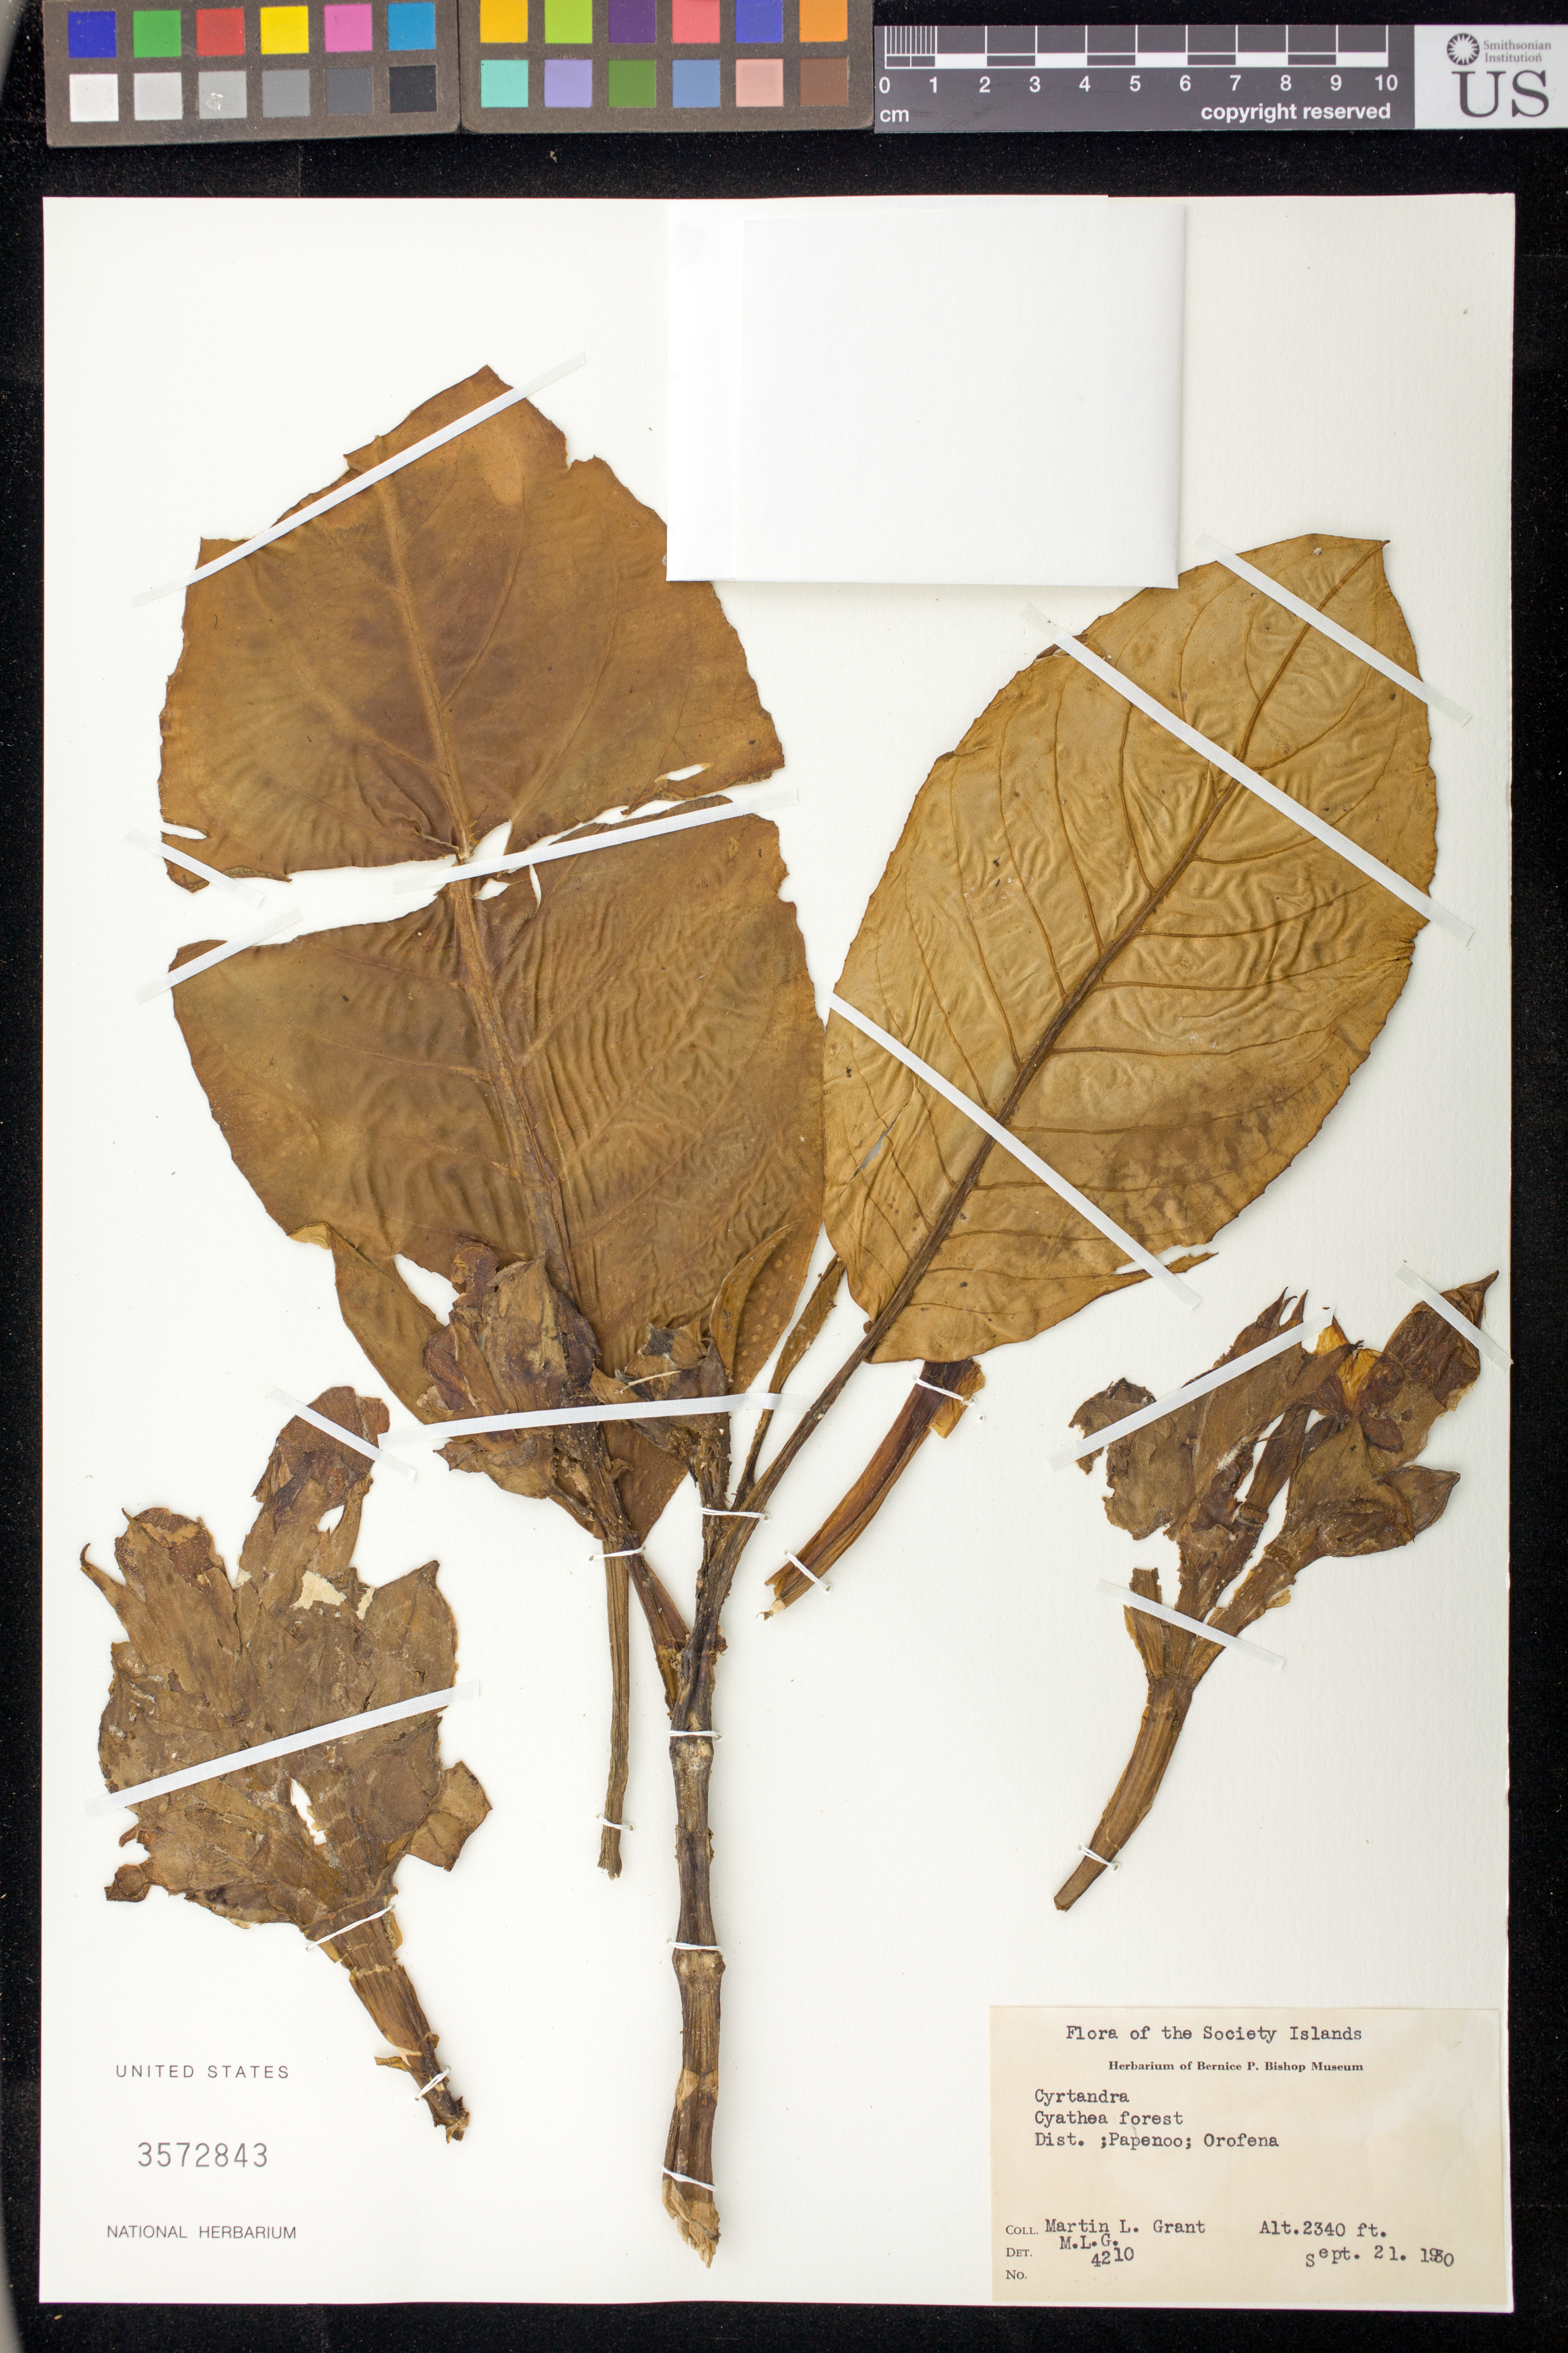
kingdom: Plantae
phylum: Tracheophyta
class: Magnoliopsida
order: Lamiales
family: Gesneriaceae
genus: Cyrtandra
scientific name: Cyrtandra sp.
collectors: M. L. Grant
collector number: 4210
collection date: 1930-09-21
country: French Polynesia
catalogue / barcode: US 3572843